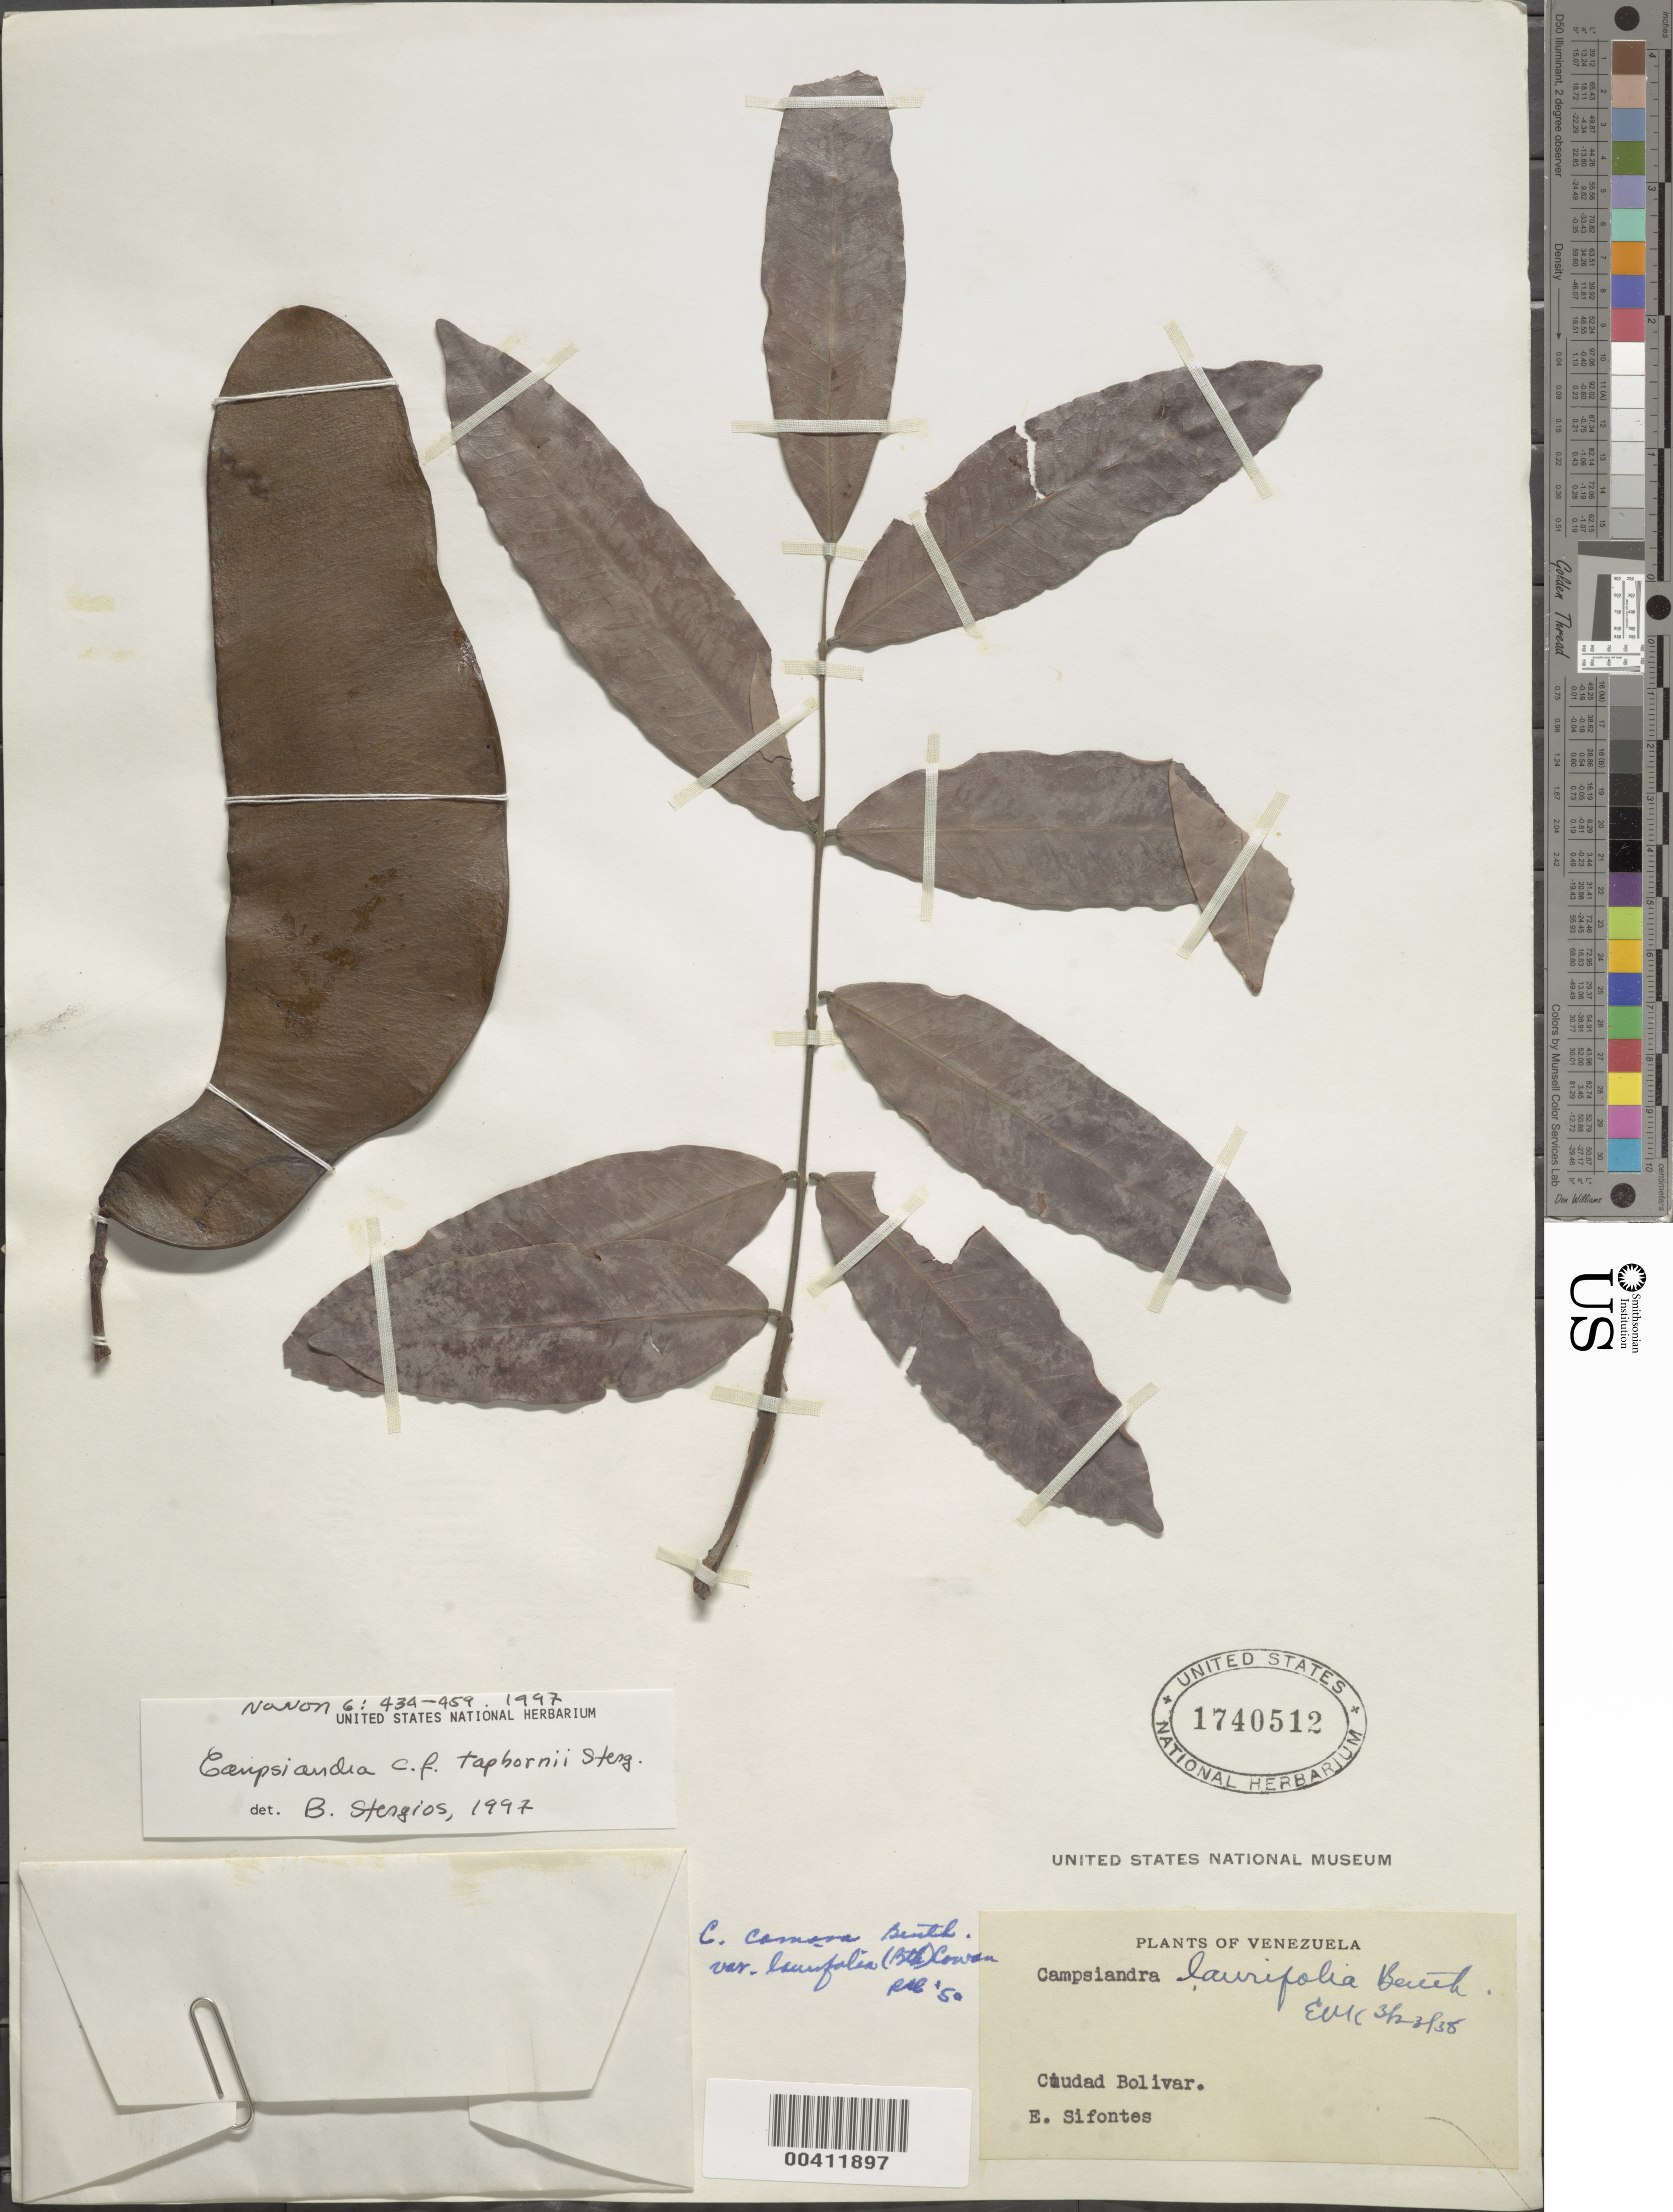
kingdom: Plantae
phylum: Tracheophyta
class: Magnoliopsida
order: Fabales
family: Fabaceae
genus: Campsiandra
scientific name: Campsiandra taphornii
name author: Ster.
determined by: Cowan, R. S.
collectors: E. Sifontes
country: Venezuela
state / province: Bolivar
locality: Cuidad bolivar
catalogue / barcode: US 1740512